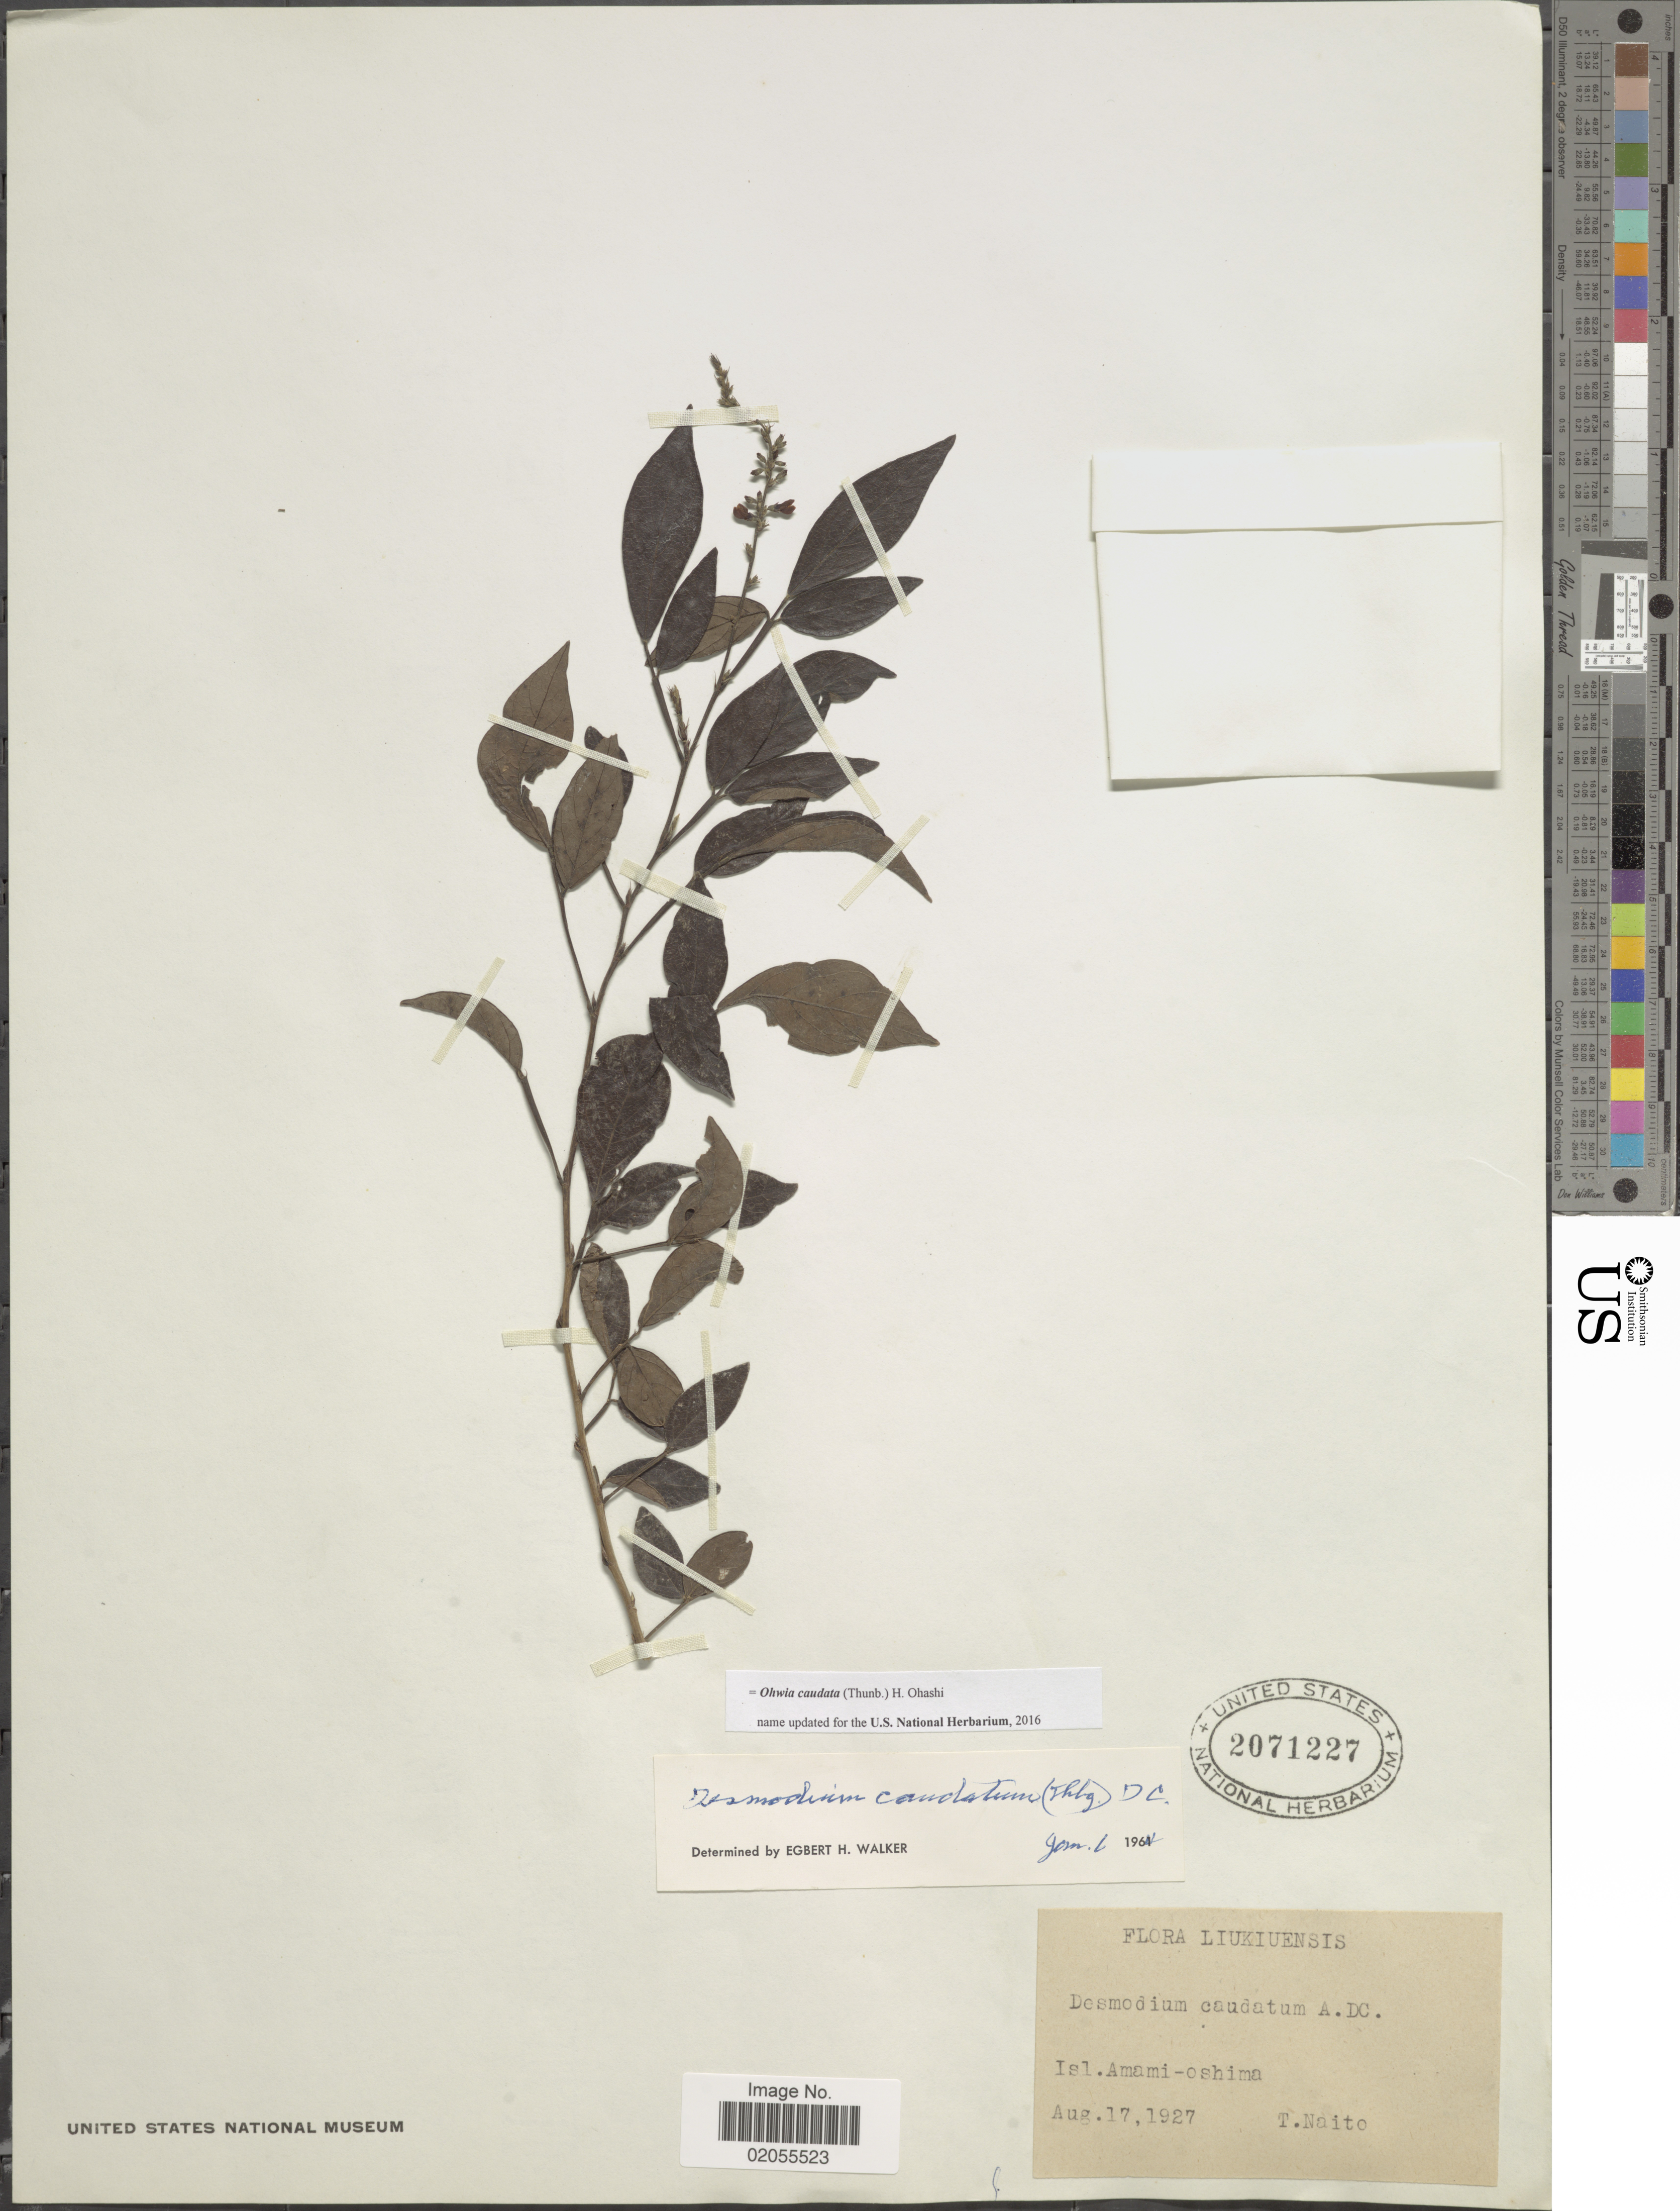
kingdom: Plantae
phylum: Tracheophyta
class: Magnoliopsida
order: Fabales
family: Fabaceae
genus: Ohwia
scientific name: Ohwia caudata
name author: (Thunb.) H. Ohashi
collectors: T. Naito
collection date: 1927-08-17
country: Japan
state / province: Okinawa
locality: Liukiuensis, Isl. Amami-Oshima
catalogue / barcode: US 2071227